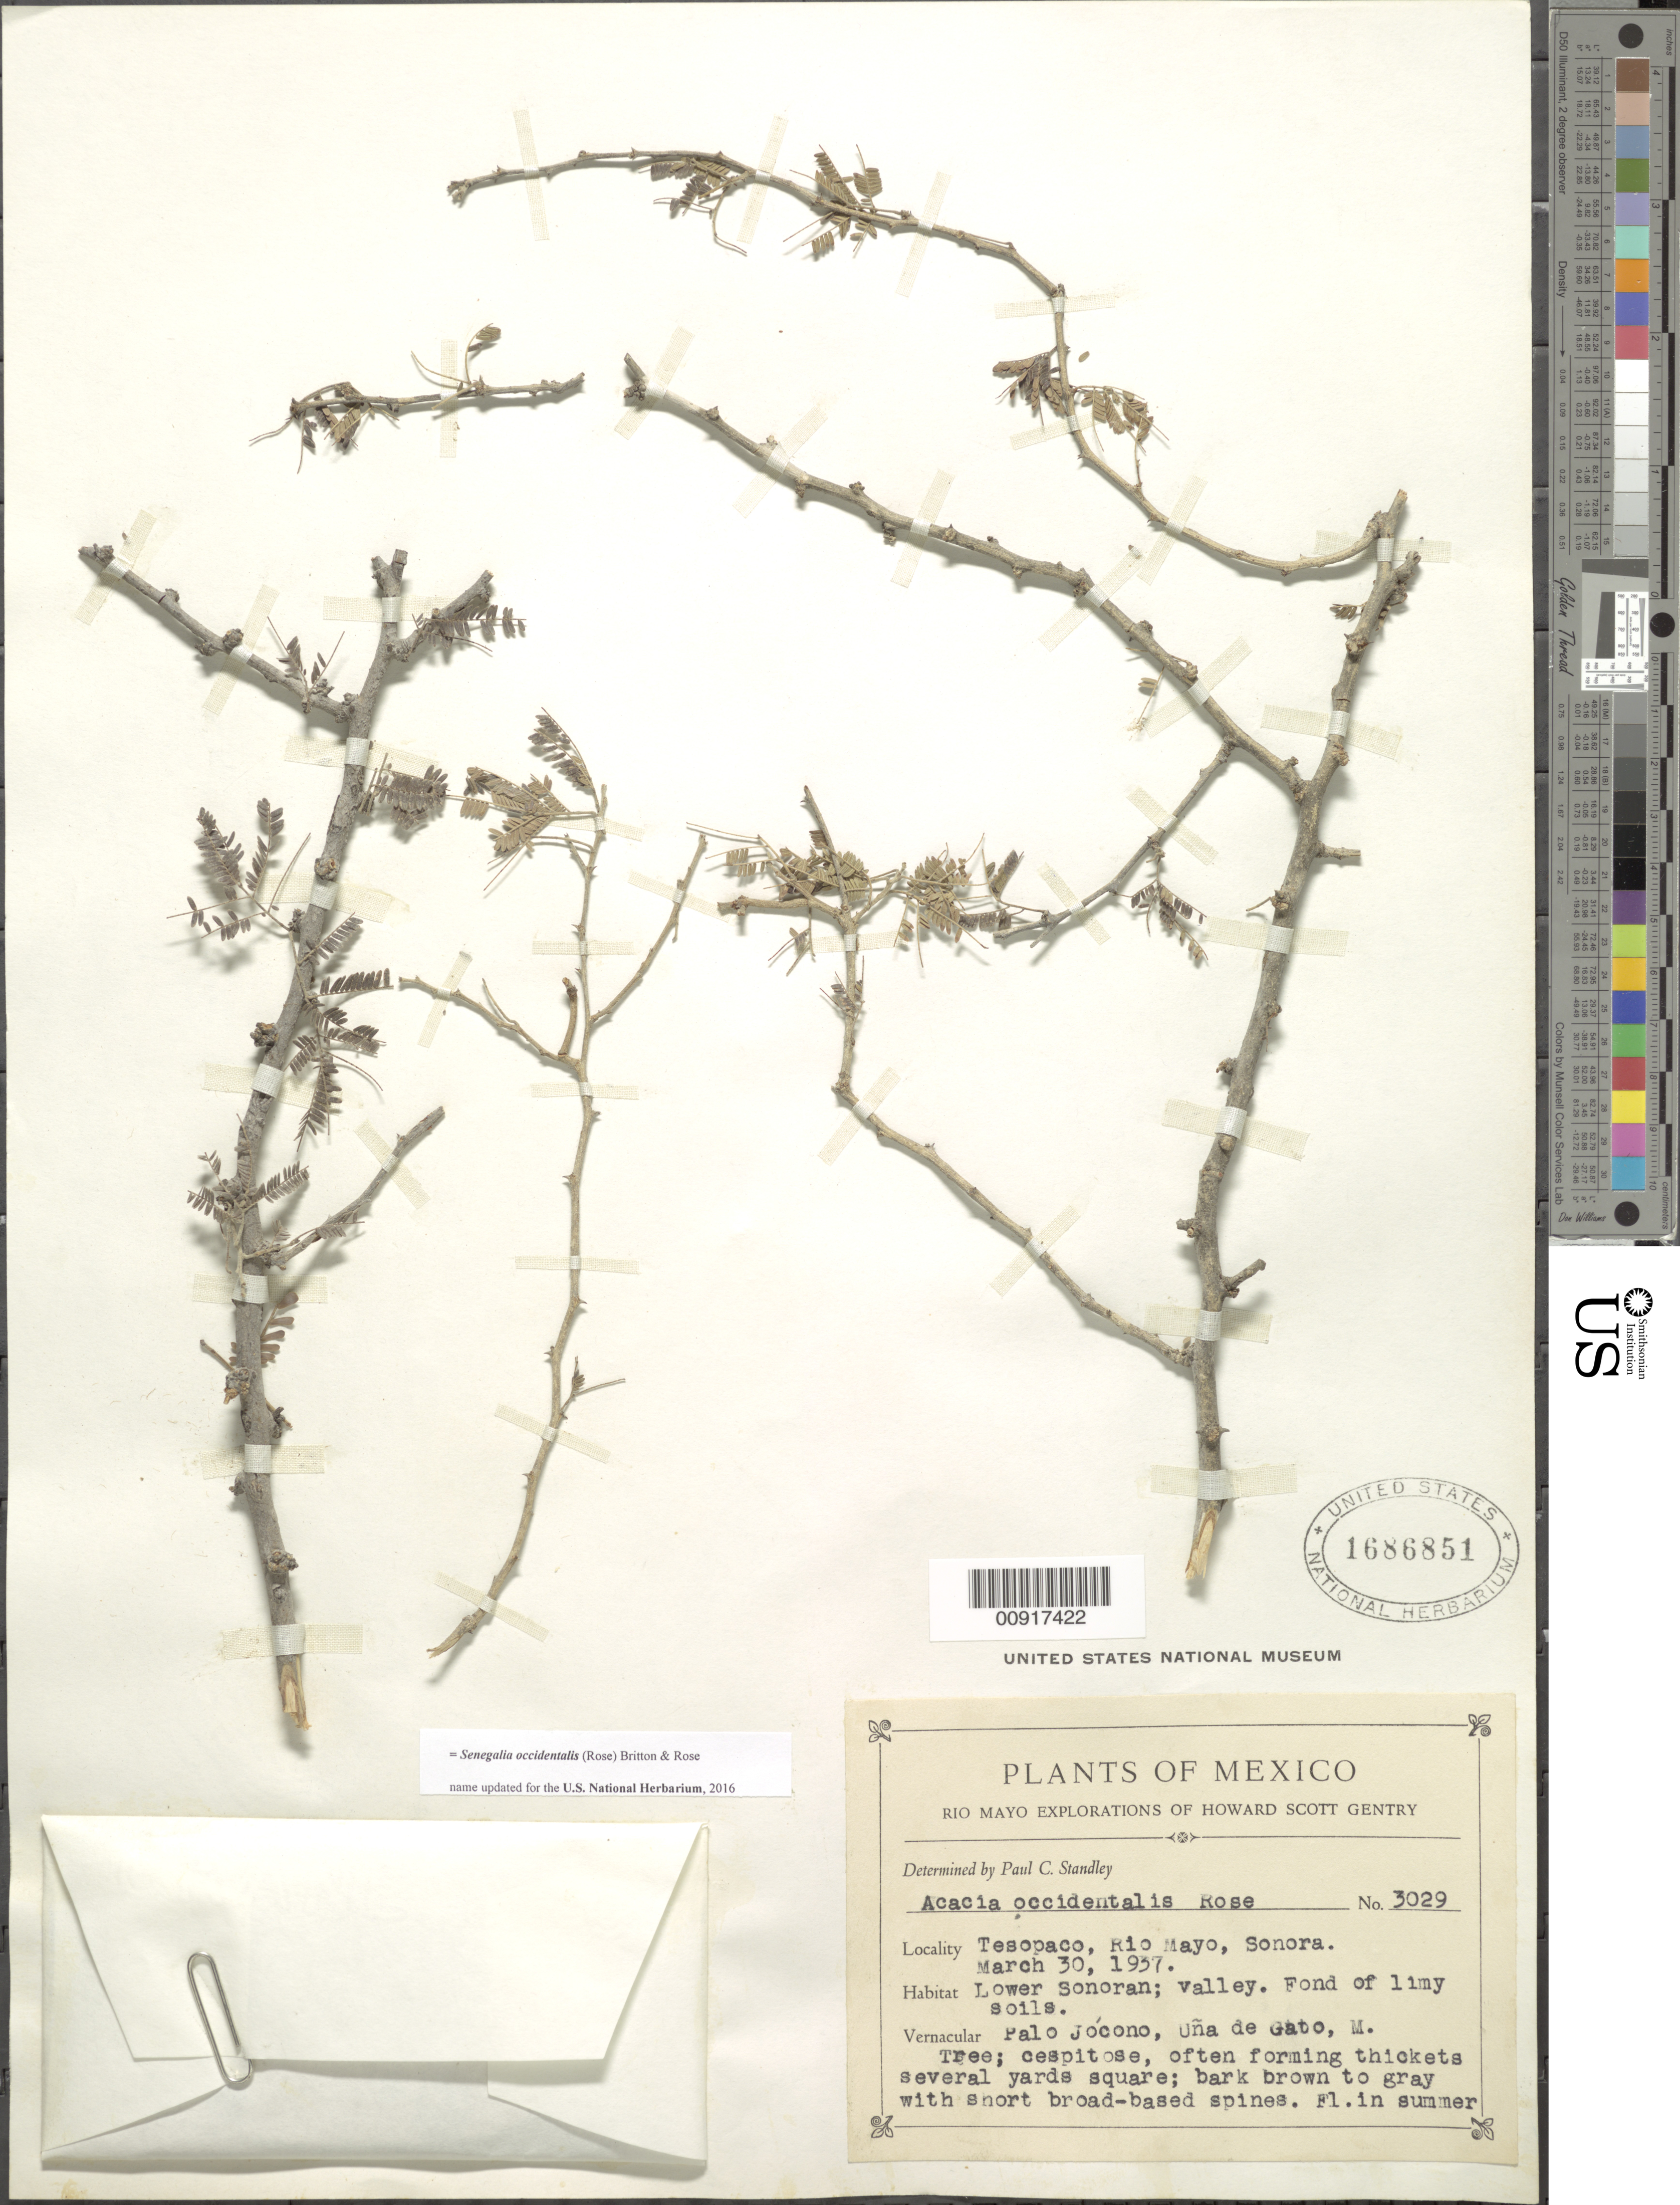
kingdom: Plantae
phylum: Tracheophyta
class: Magnoliopsida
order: Fabales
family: Fabaceae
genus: Senegalia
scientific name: Senegalia occidentalis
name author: (Rose) Britton & Rose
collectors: H. S. Gentry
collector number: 3029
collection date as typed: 30 Mar 1937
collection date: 1937-03-30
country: Mexico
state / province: Sonora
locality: Tesopaco, Río Mayo, Sonora.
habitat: Lower Sonoran; valley. Fond of limy soils.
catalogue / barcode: US 1686851